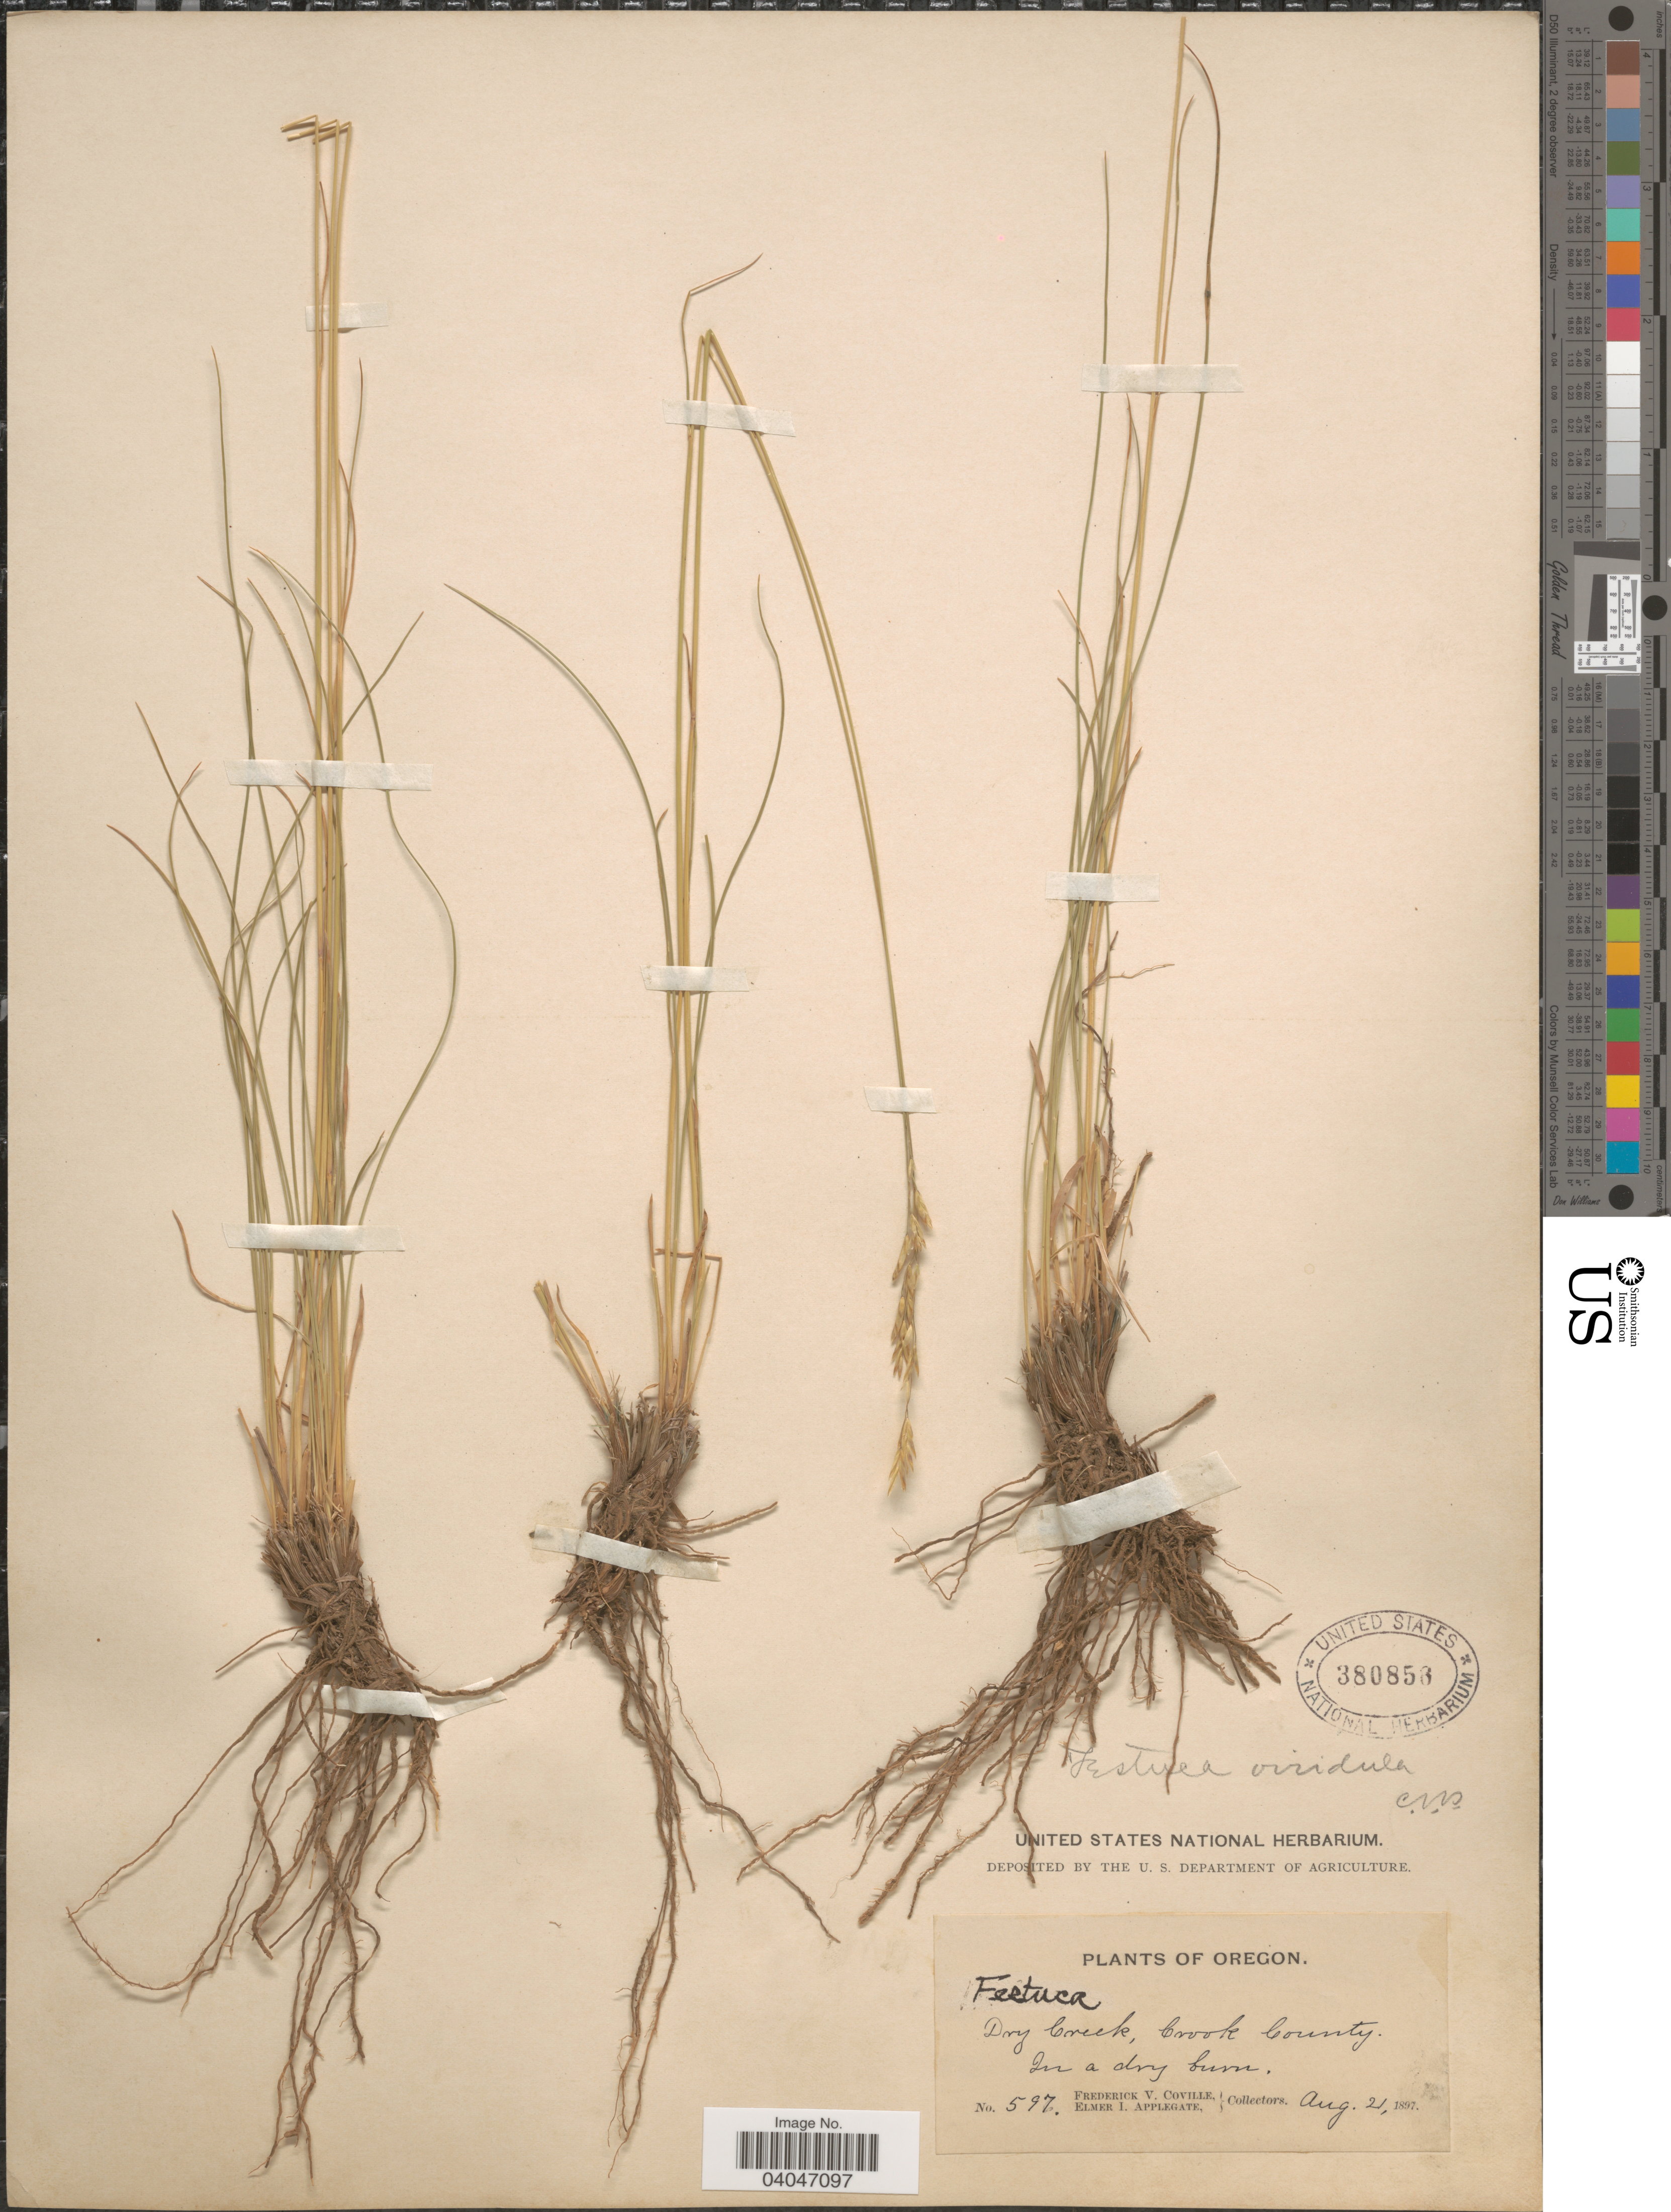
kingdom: Plantae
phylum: Tracheophyta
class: Liliopsida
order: Poales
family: Poaceae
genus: Festuca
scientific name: Festuca viridula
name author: Vasey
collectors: F. V. Coville & E. I. Applegate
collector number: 597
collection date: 1897-08-21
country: United States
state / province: Oregon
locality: Dry Creek, Crook County.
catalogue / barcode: US 380858